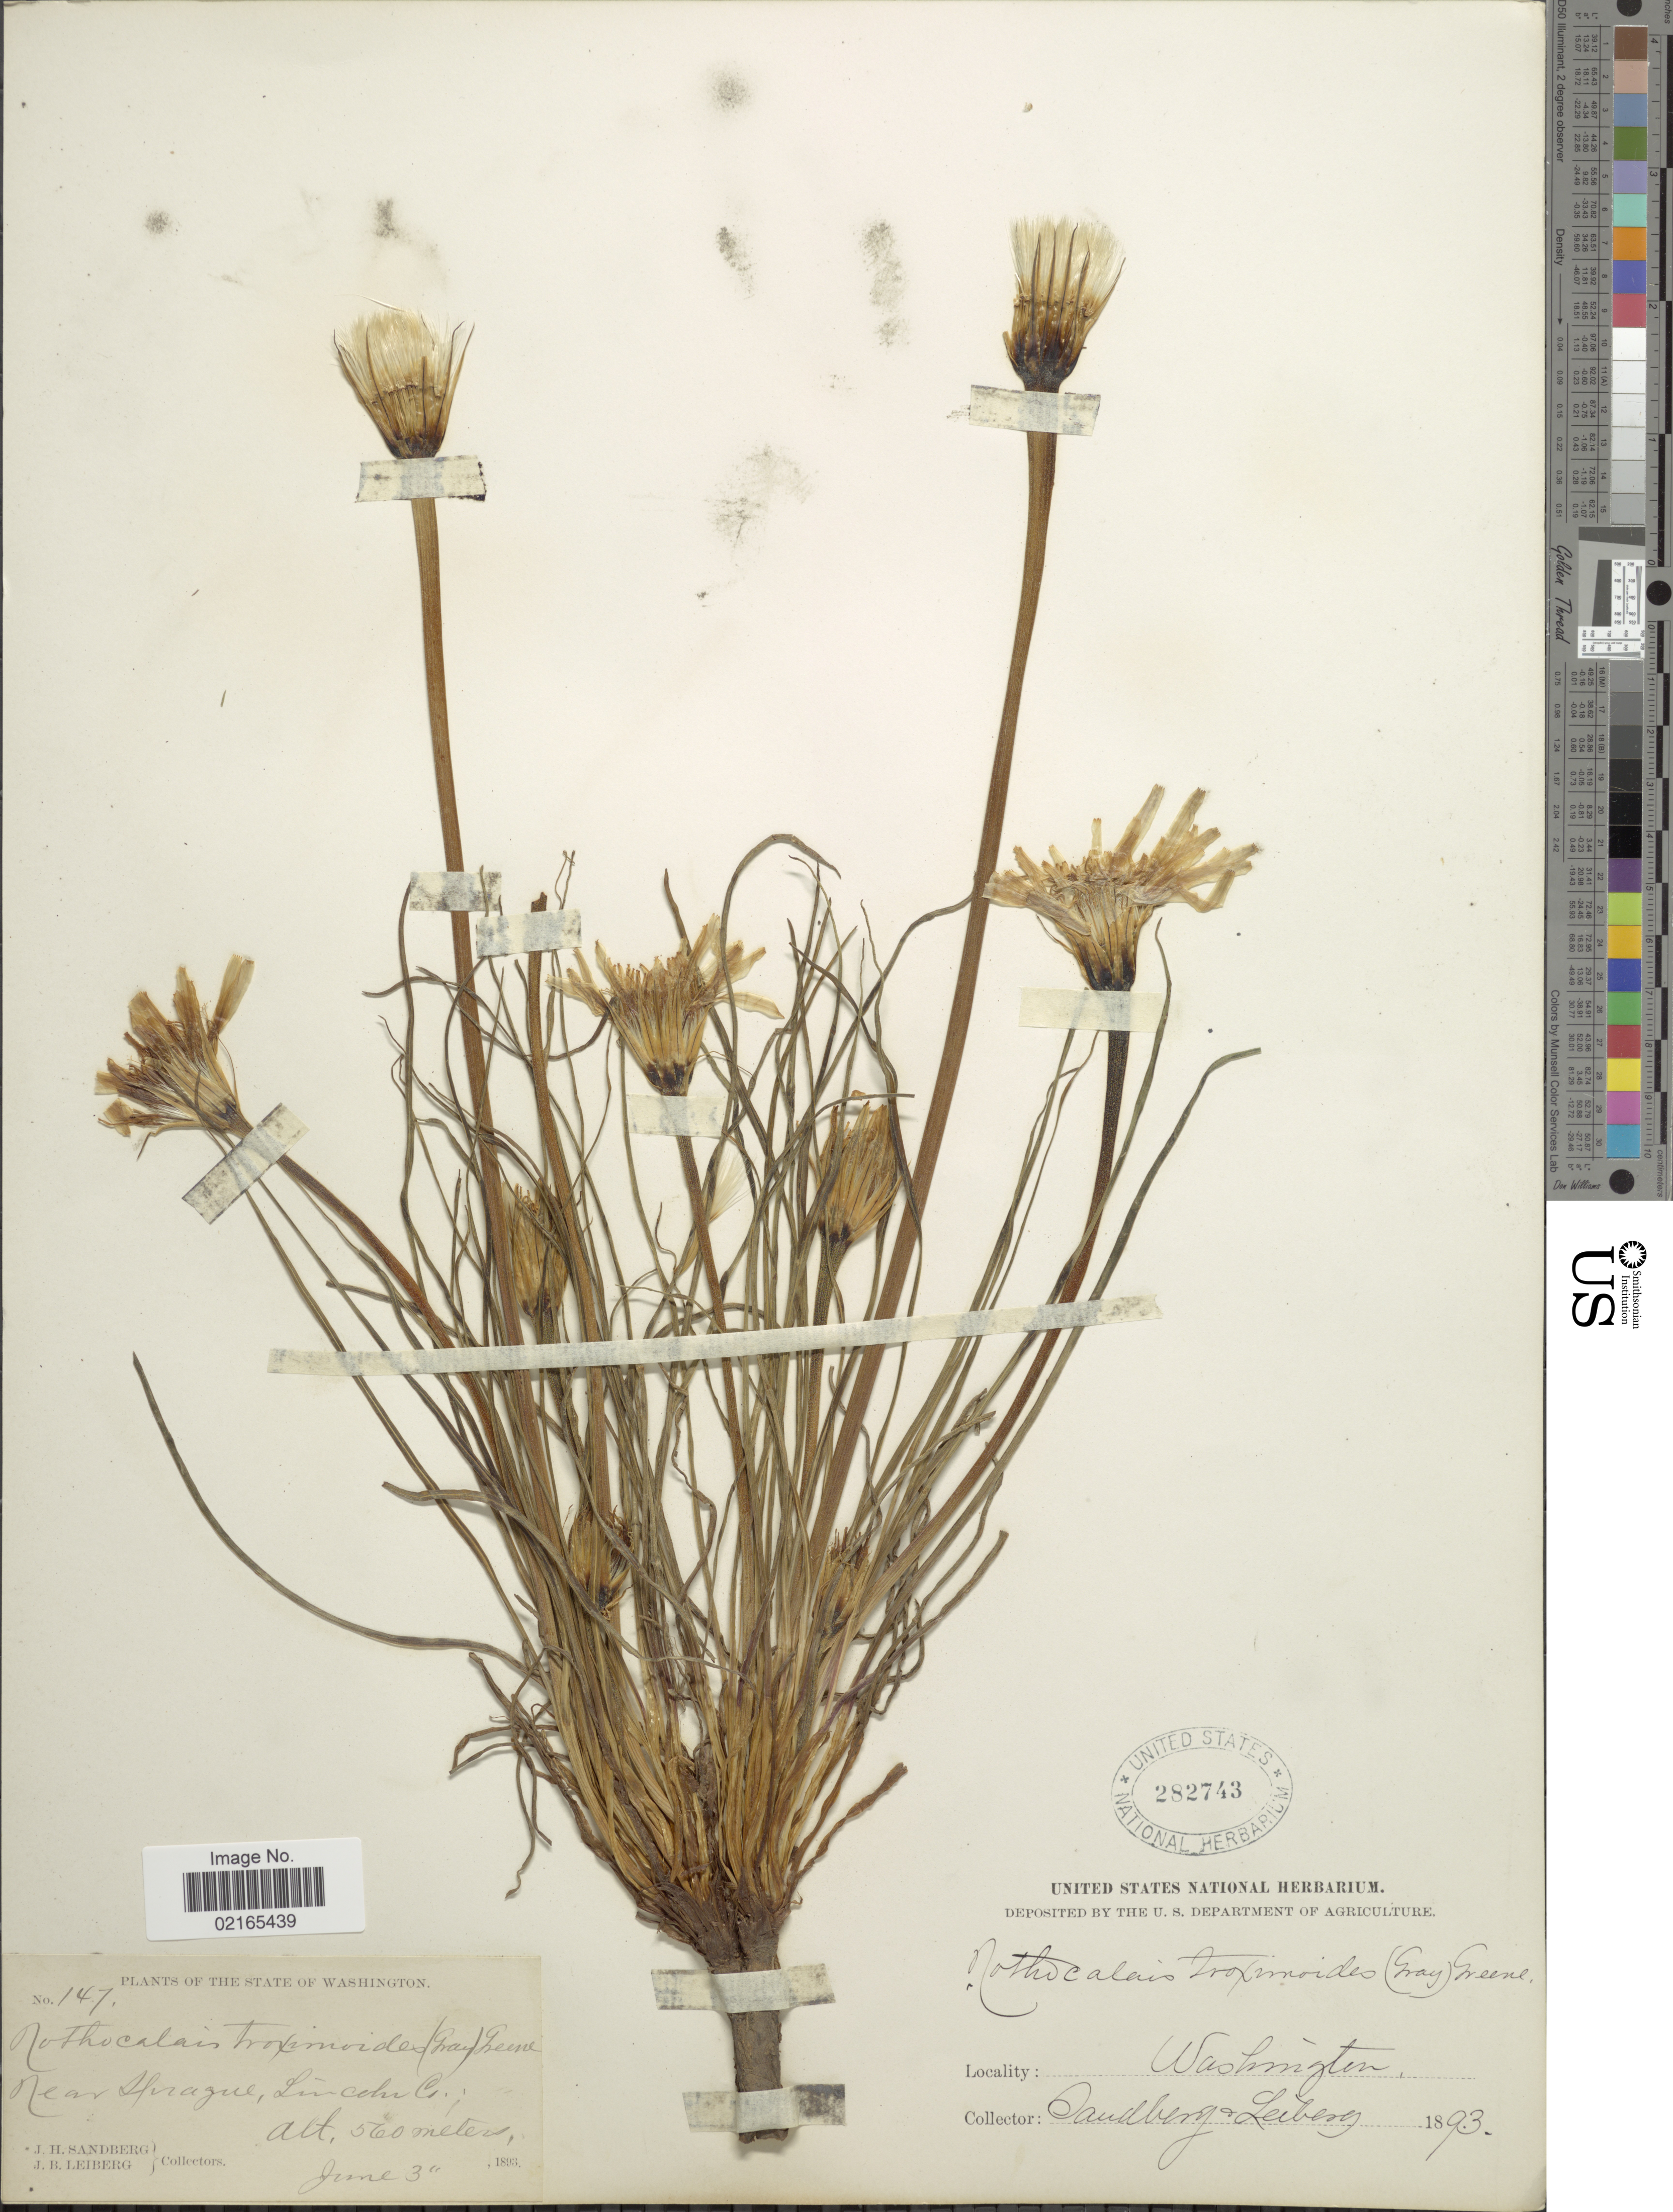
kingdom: Plantae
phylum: Tracheophyta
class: Magnoliopsida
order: Asterales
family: Asteraceae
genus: Nothocalais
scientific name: Nothocalais troximoides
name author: (A. Gray) Greene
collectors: J. H. Sandberg & J. B. Leiberg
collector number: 147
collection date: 1893-06-03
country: United States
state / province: Washington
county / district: Lincoln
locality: Near Sprague, Lincoln Co.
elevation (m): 560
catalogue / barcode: US 282743